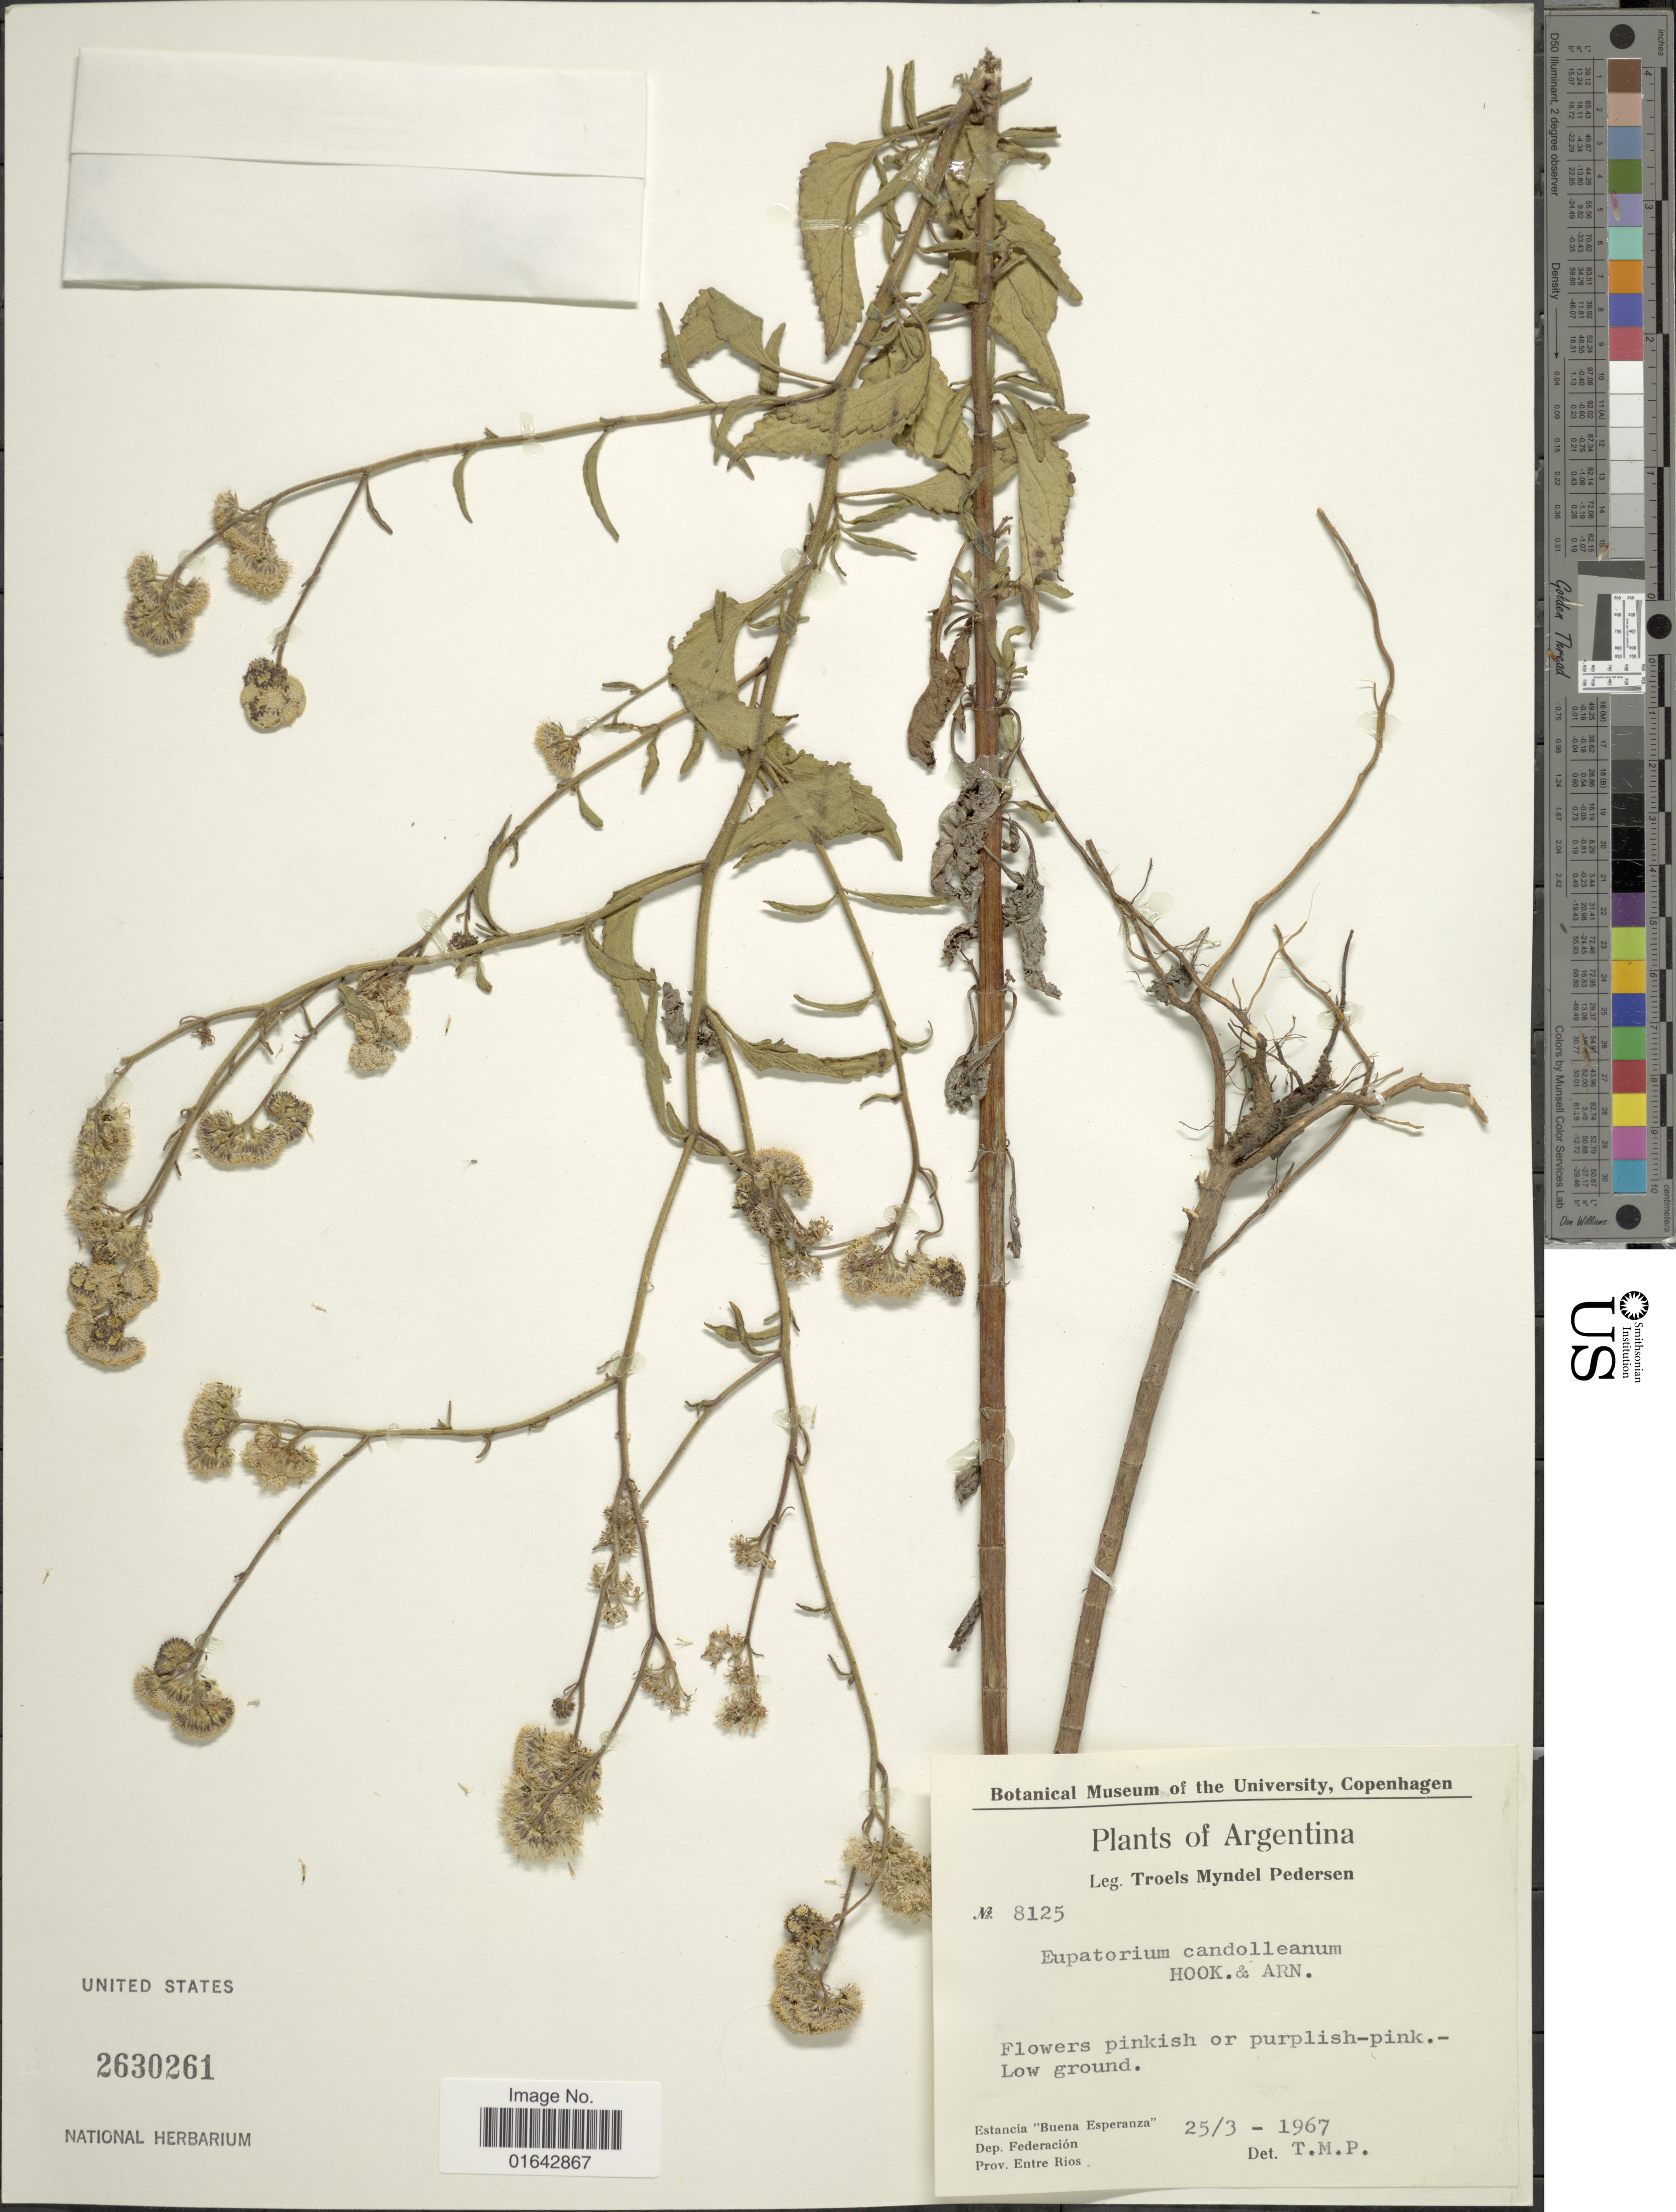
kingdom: Plantae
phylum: Tracheophyta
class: Magnoliopsida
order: Asterales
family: Asteraceae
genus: Barrosoa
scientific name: Barrosoa candolleana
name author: (Hook. & Arn.) R.M. King & H. Rob.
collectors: T. Pederson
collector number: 8125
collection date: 1967-03-25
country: Argentina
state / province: Entre Rios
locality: Estancia "Buena Esperanza". Dep. Federación. Prov. Entre Rios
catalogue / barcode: US 2630261